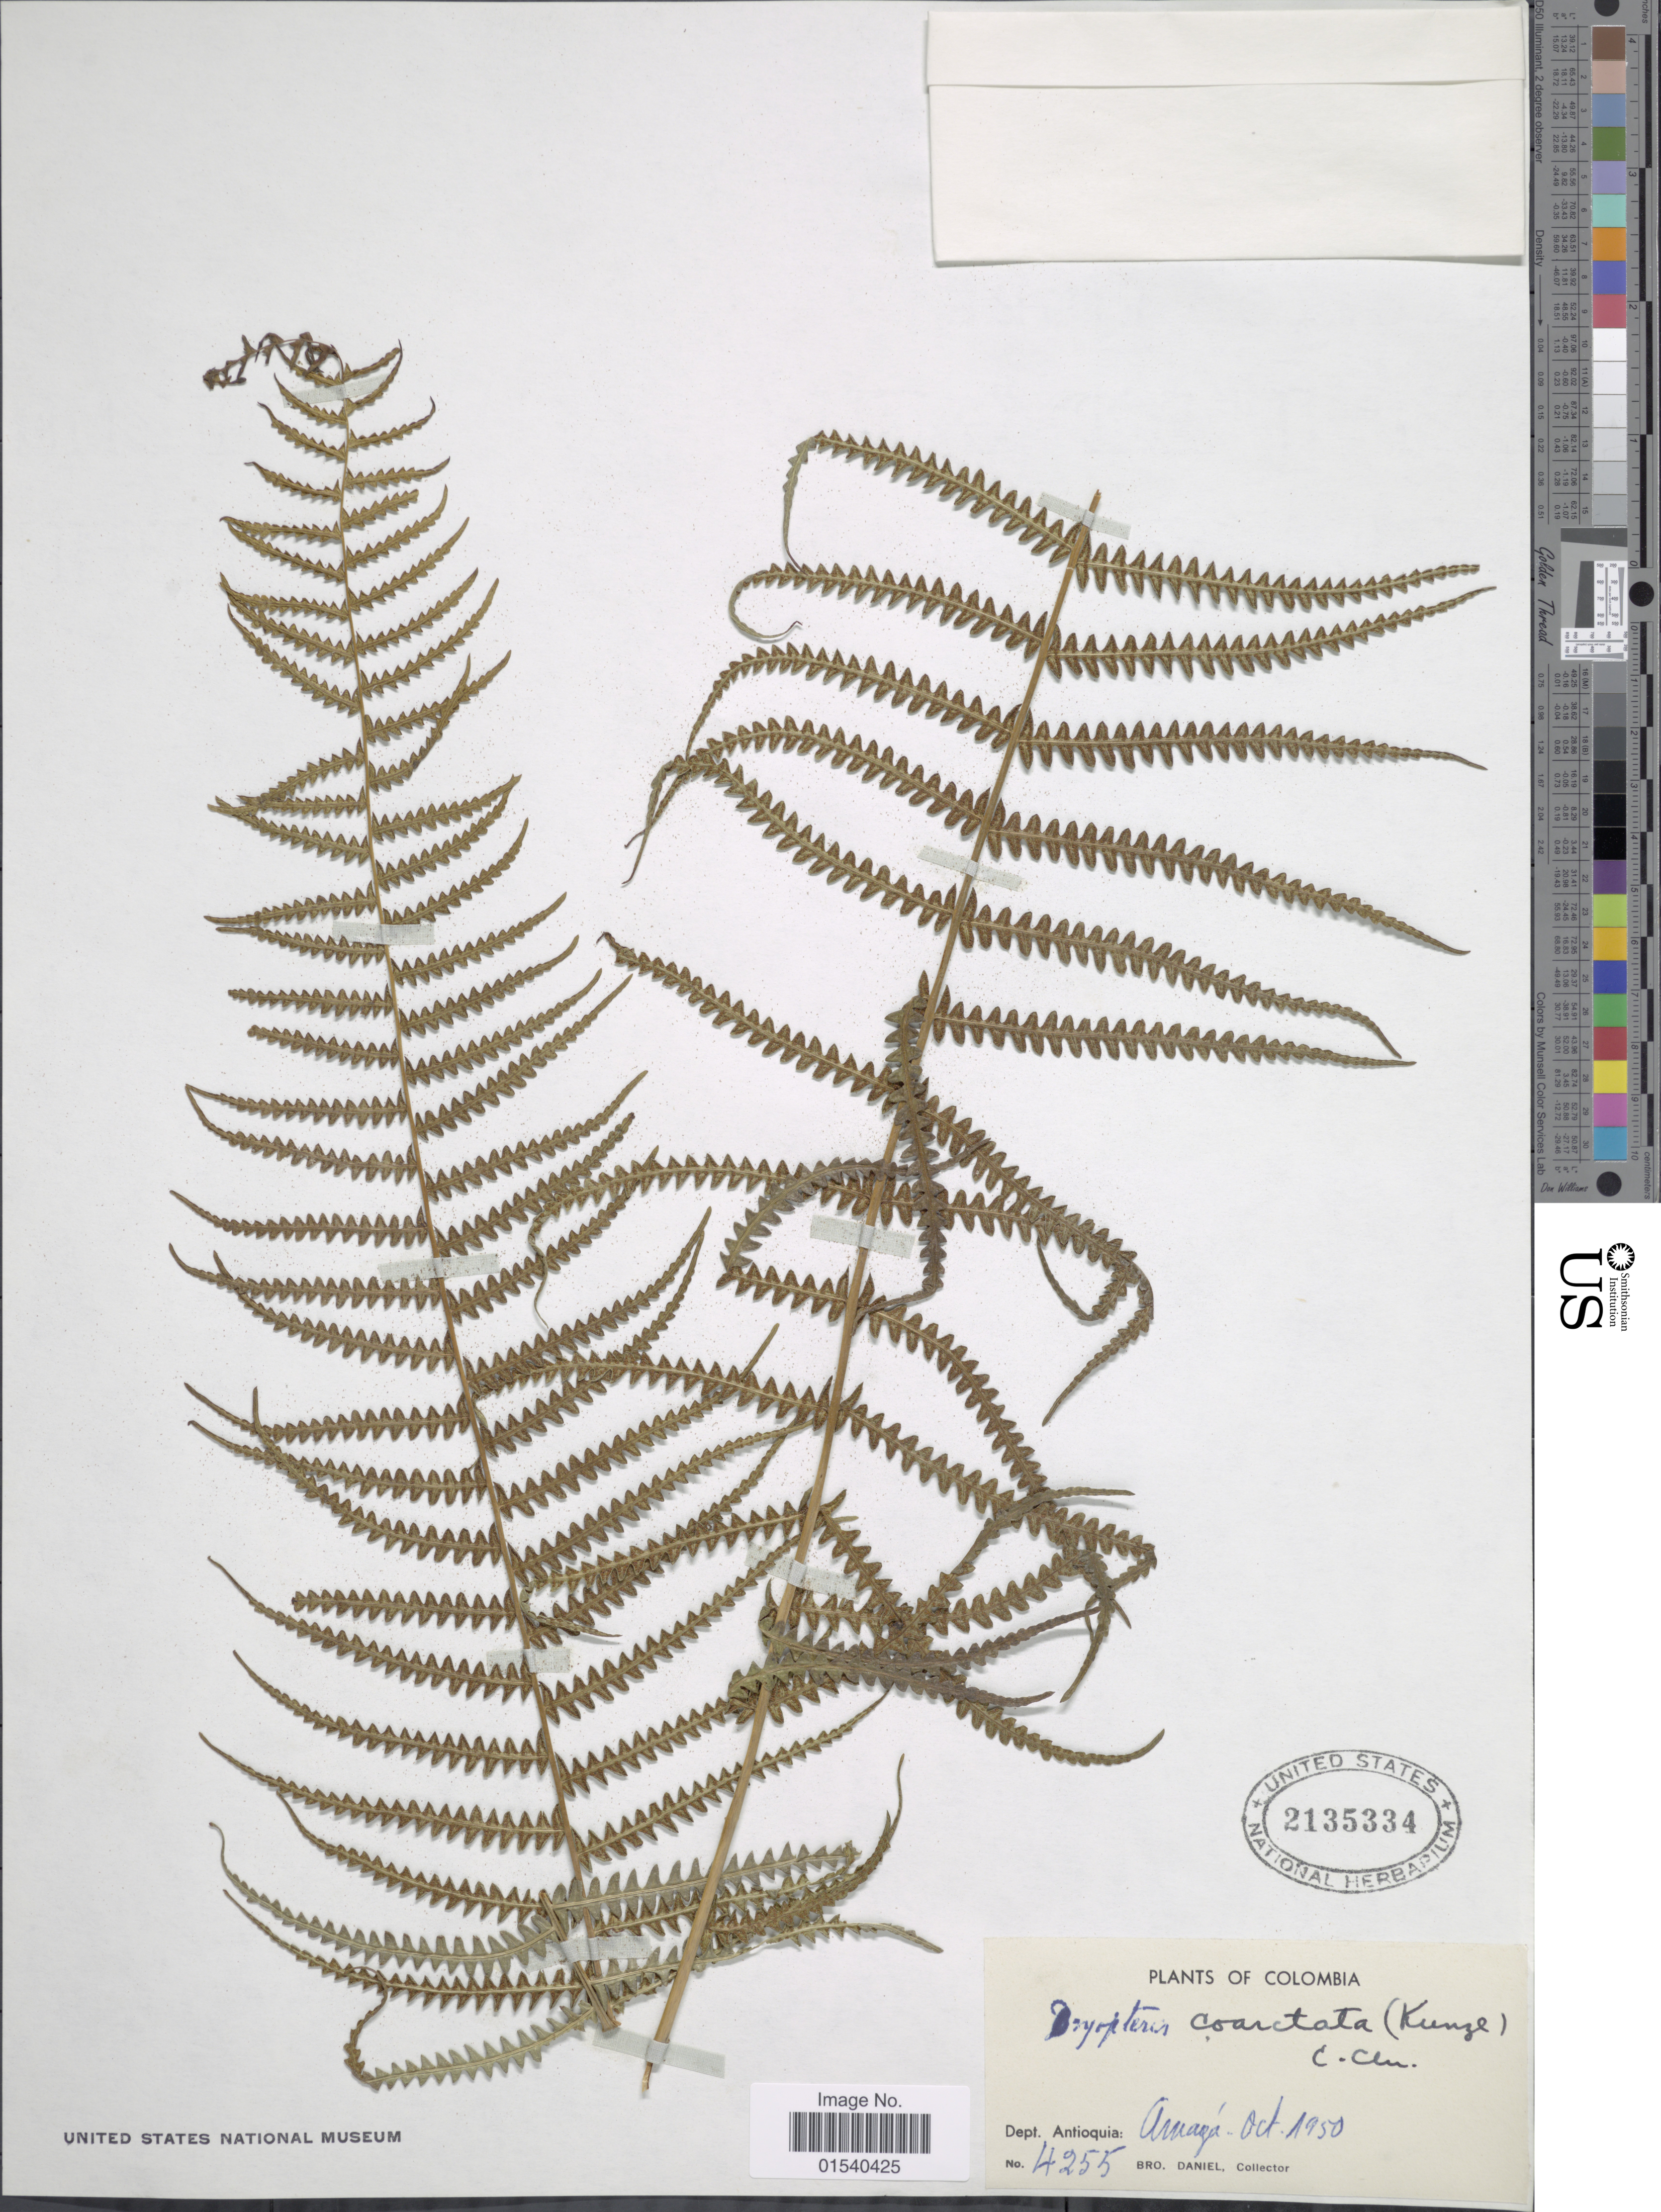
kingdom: Plantae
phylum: Tracheophyta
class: Polypodiopsida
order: Polypodiales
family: Thelypteridaceae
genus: Amauropelta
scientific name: Amauropelta opposita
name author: (Vahl) Pic. Serm.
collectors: Bro. Daniel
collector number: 4255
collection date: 1950-10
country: Colombia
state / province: Antioquia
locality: Dept. Antioquia: Amagá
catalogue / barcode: US 2135334